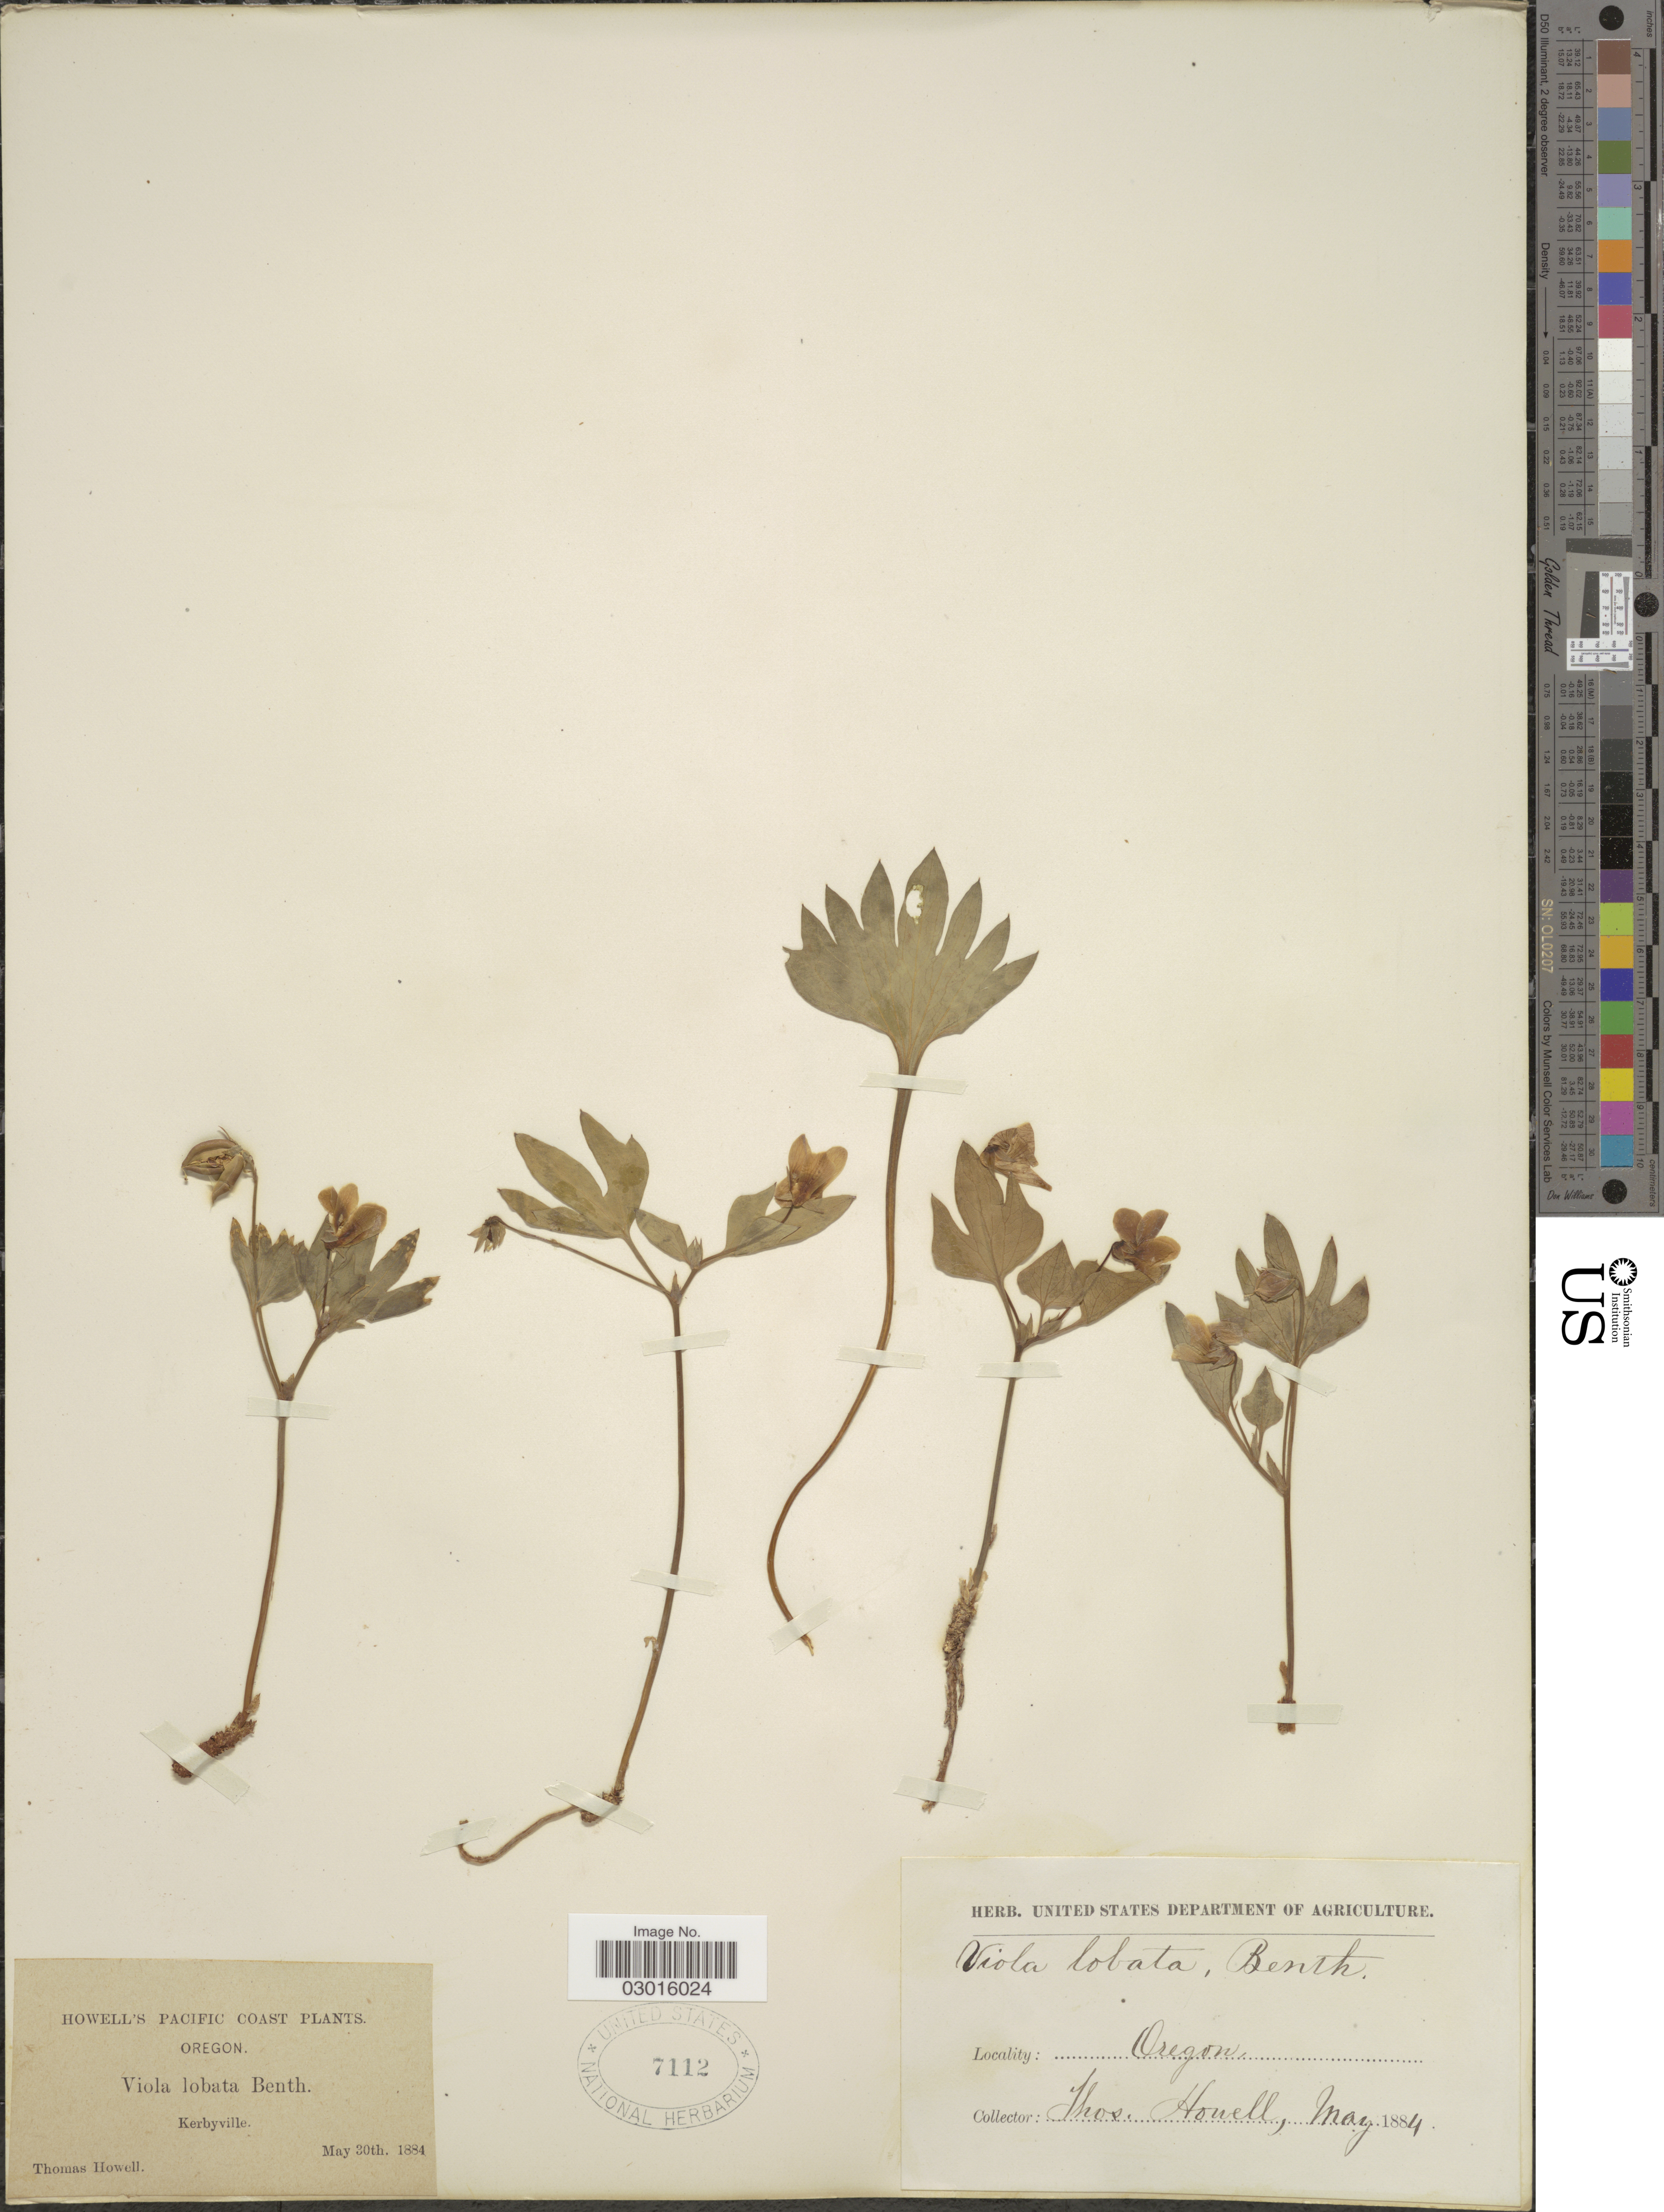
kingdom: Plantae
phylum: Tracheophyta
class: Magnoliopsida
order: Malpighiales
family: Violaceae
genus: Viola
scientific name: Viola lobata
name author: Benth.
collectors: T. Howell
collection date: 1884-05-30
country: United States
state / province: Oregon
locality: Pacific Coast, Kerbyville.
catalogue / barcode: US 7112